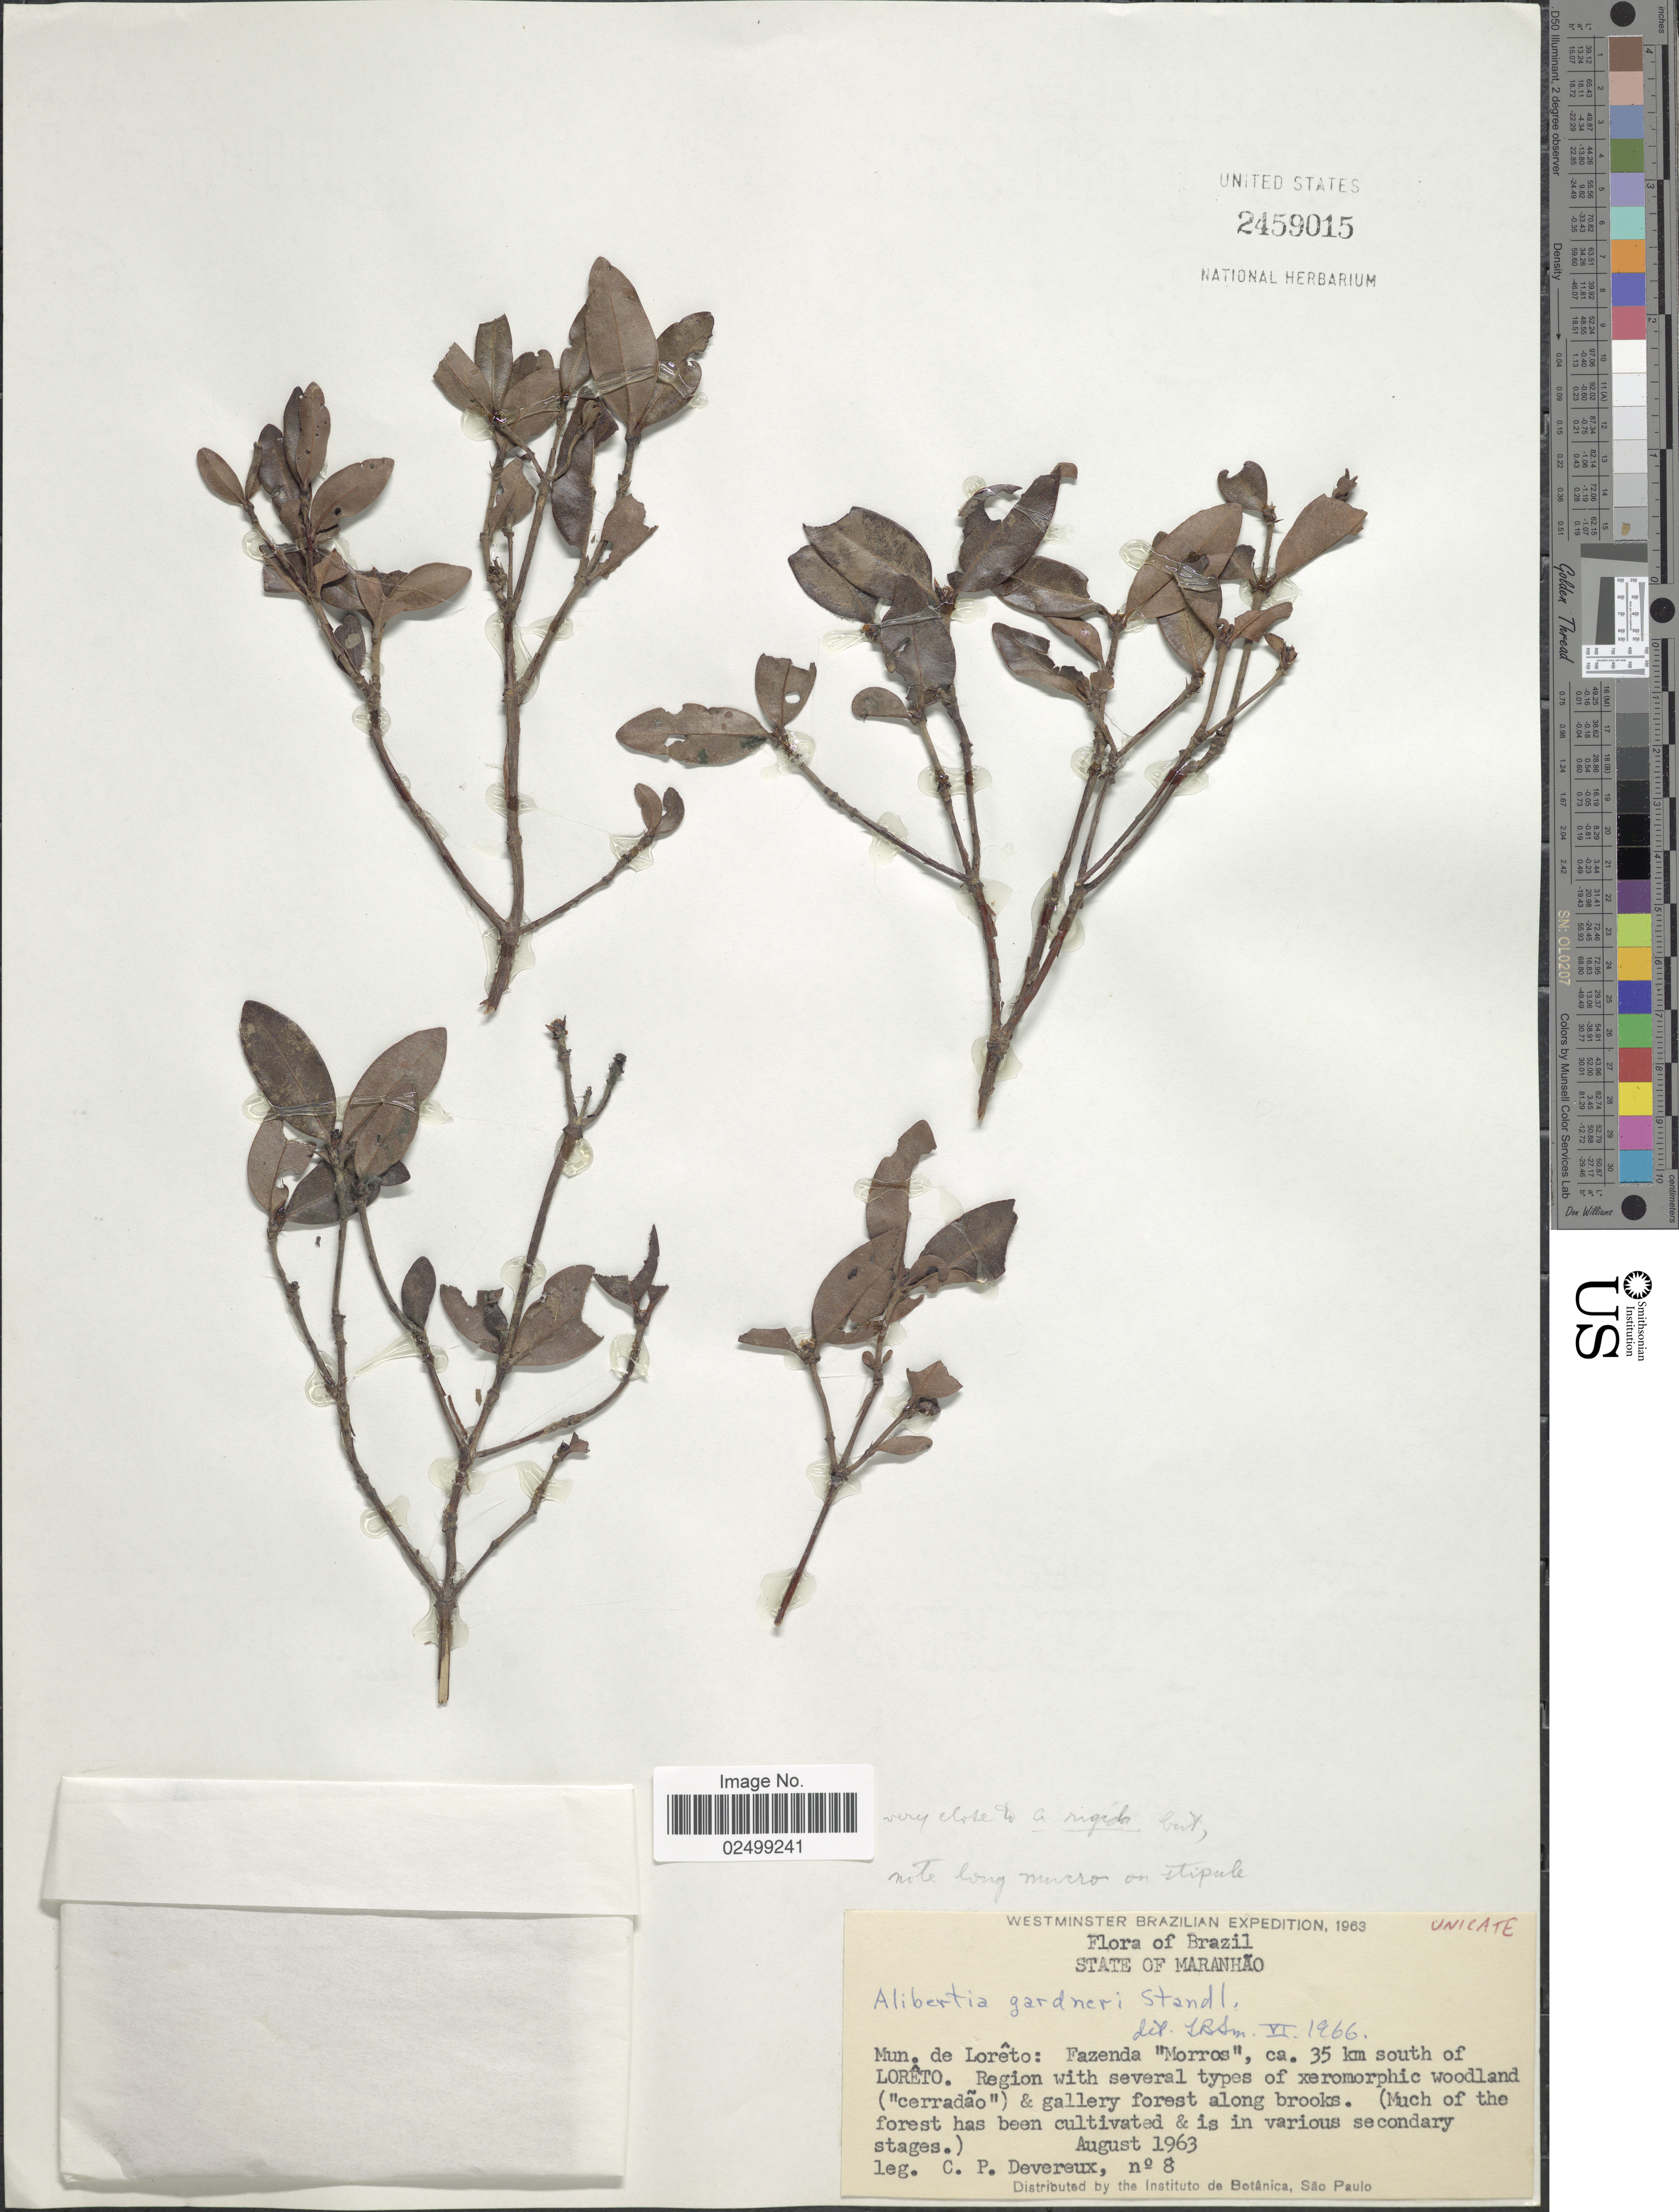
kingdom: Plantae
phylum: Tracheophyta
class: Magnoliopsida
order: Gentianales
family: Rubiaceae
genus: Alibertia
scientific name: Alibertia gardneri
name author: Standl.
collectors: C. Devereax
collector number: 8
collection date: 1963-08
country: Peru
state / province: Loreto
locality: Mun de Lorêto: Fazenda 'Morros', ca. 35 km south of Lorêto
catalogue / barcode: US 2459015